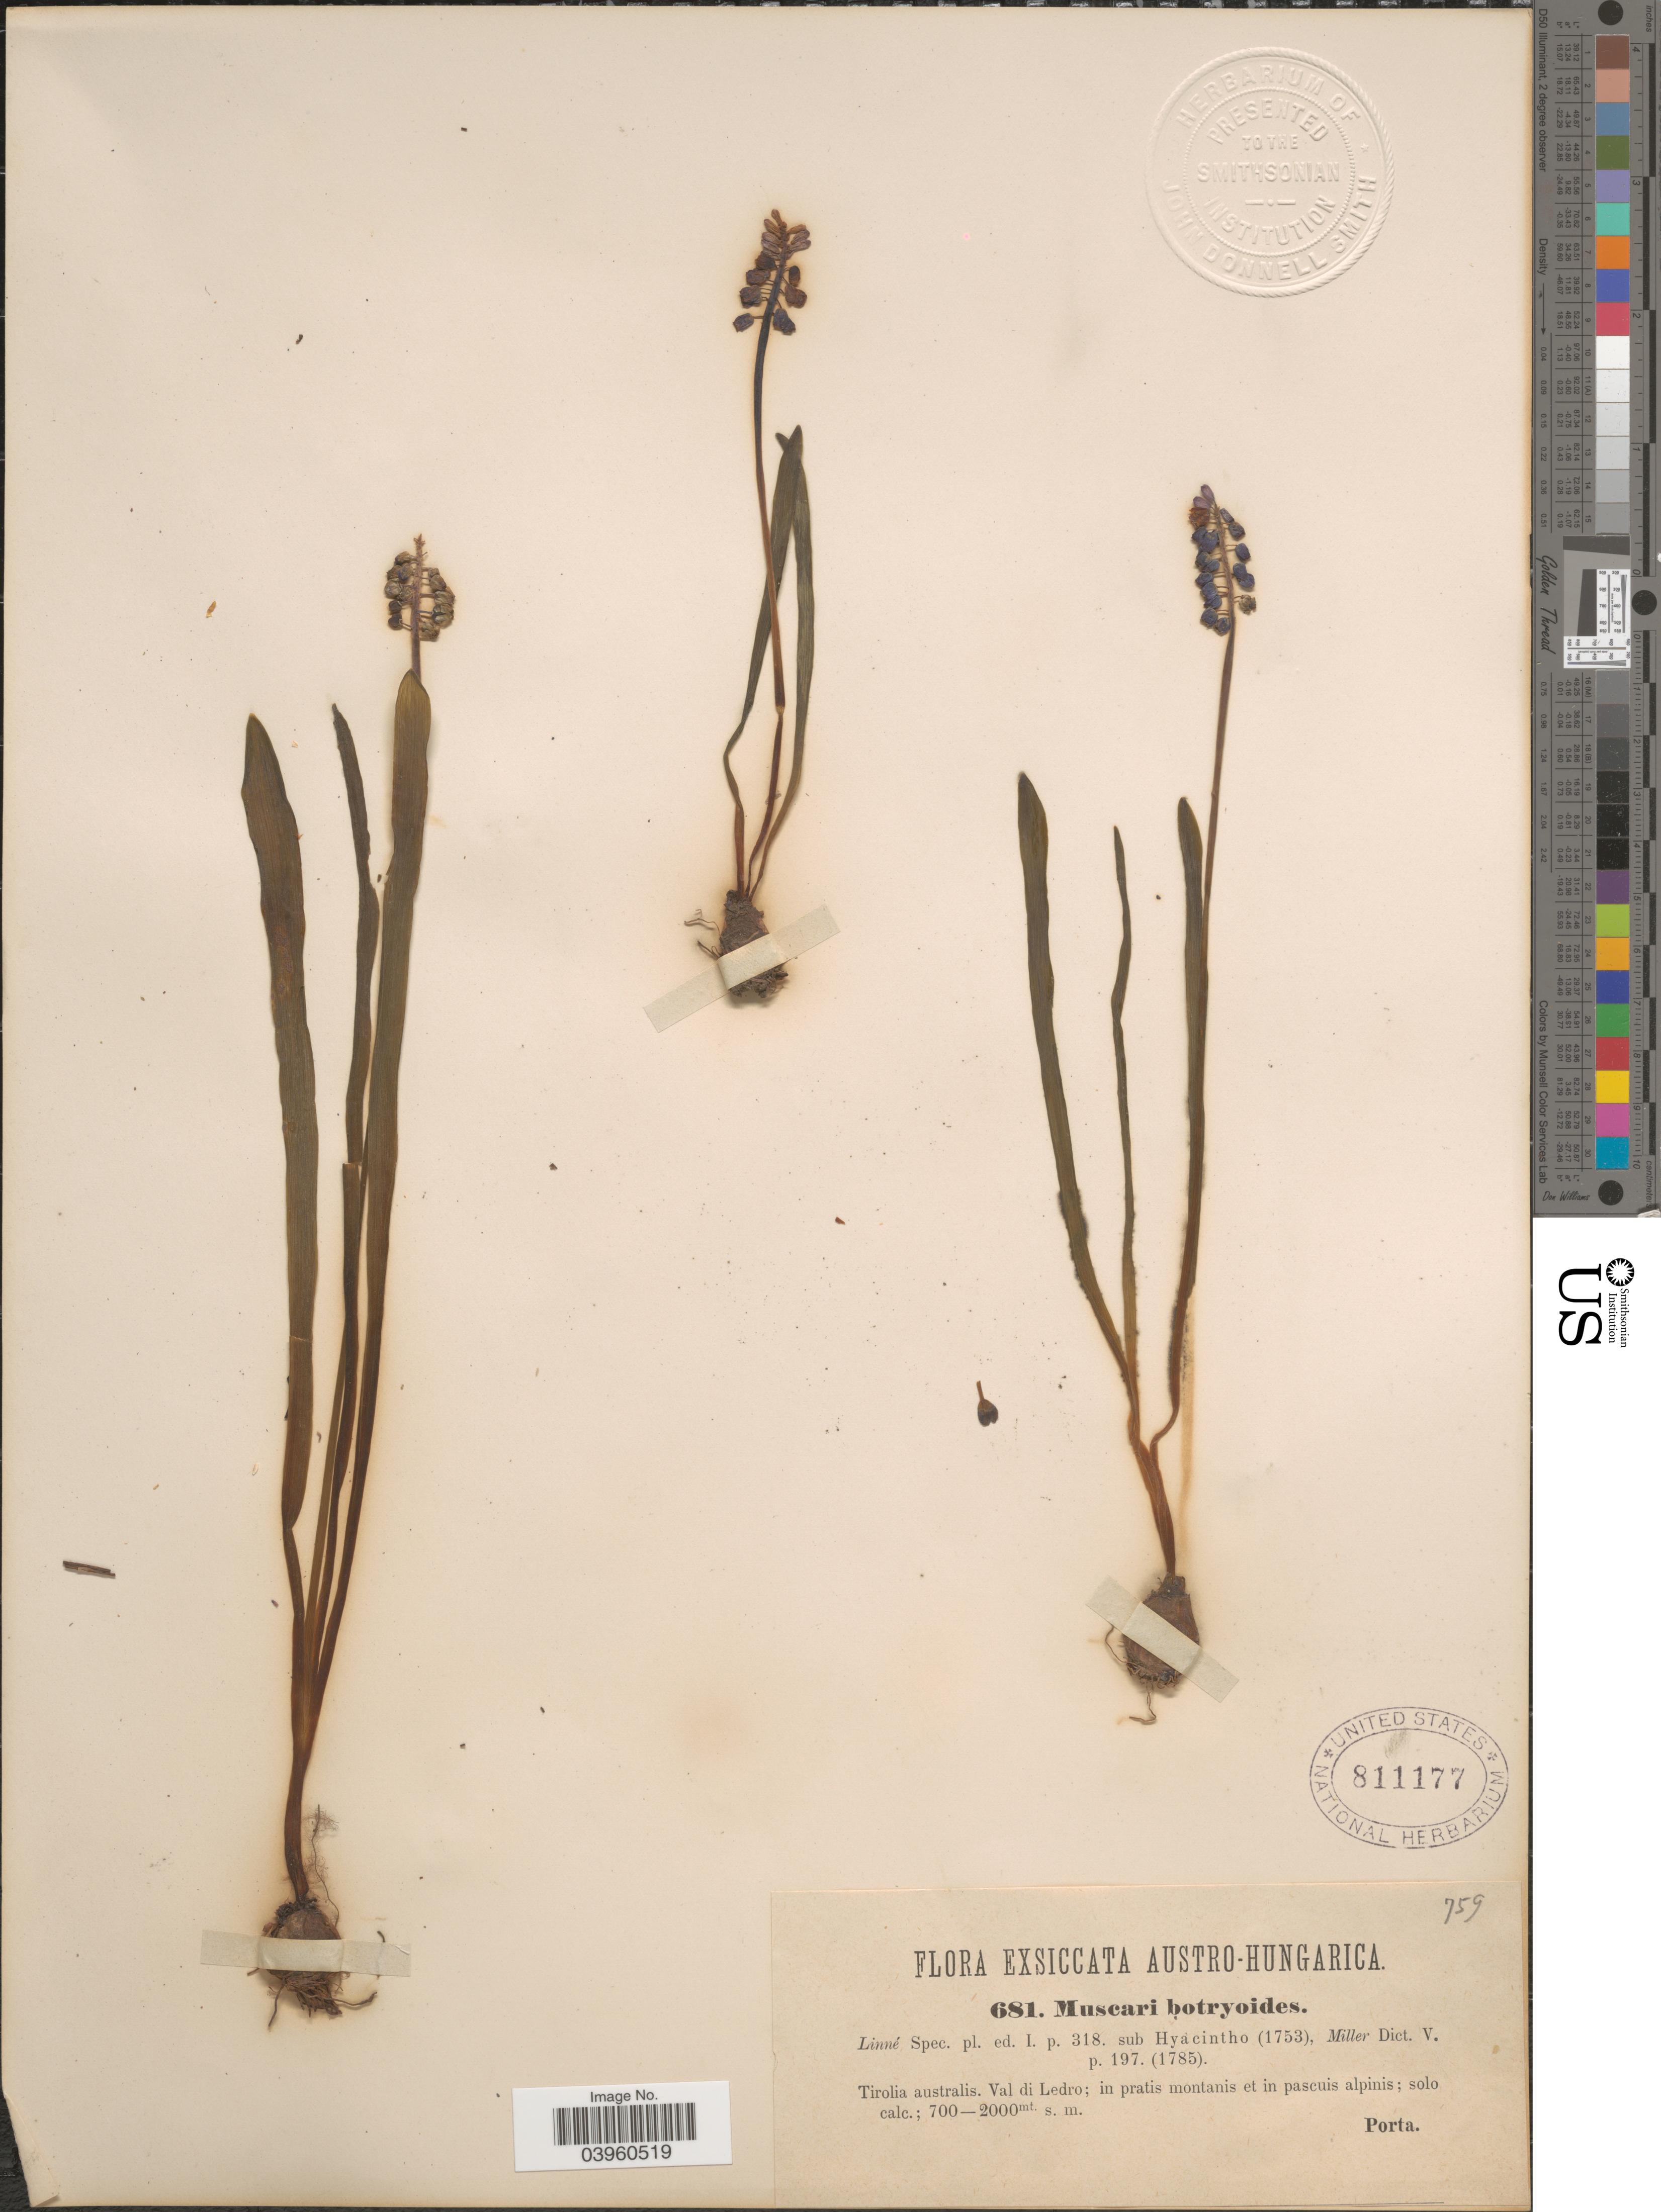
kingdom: Plantae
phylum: Tracheophyta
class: Liliopsida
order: Asparagales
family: Asparagaceae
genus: Muscari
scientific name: Muscari botryoides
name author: (L.) Mill.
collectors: -- Porta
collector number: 759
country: Italy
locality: Austro-Hungarica. Tirolia australis. Val di Ledro.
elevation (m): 700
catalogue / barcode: US 811177